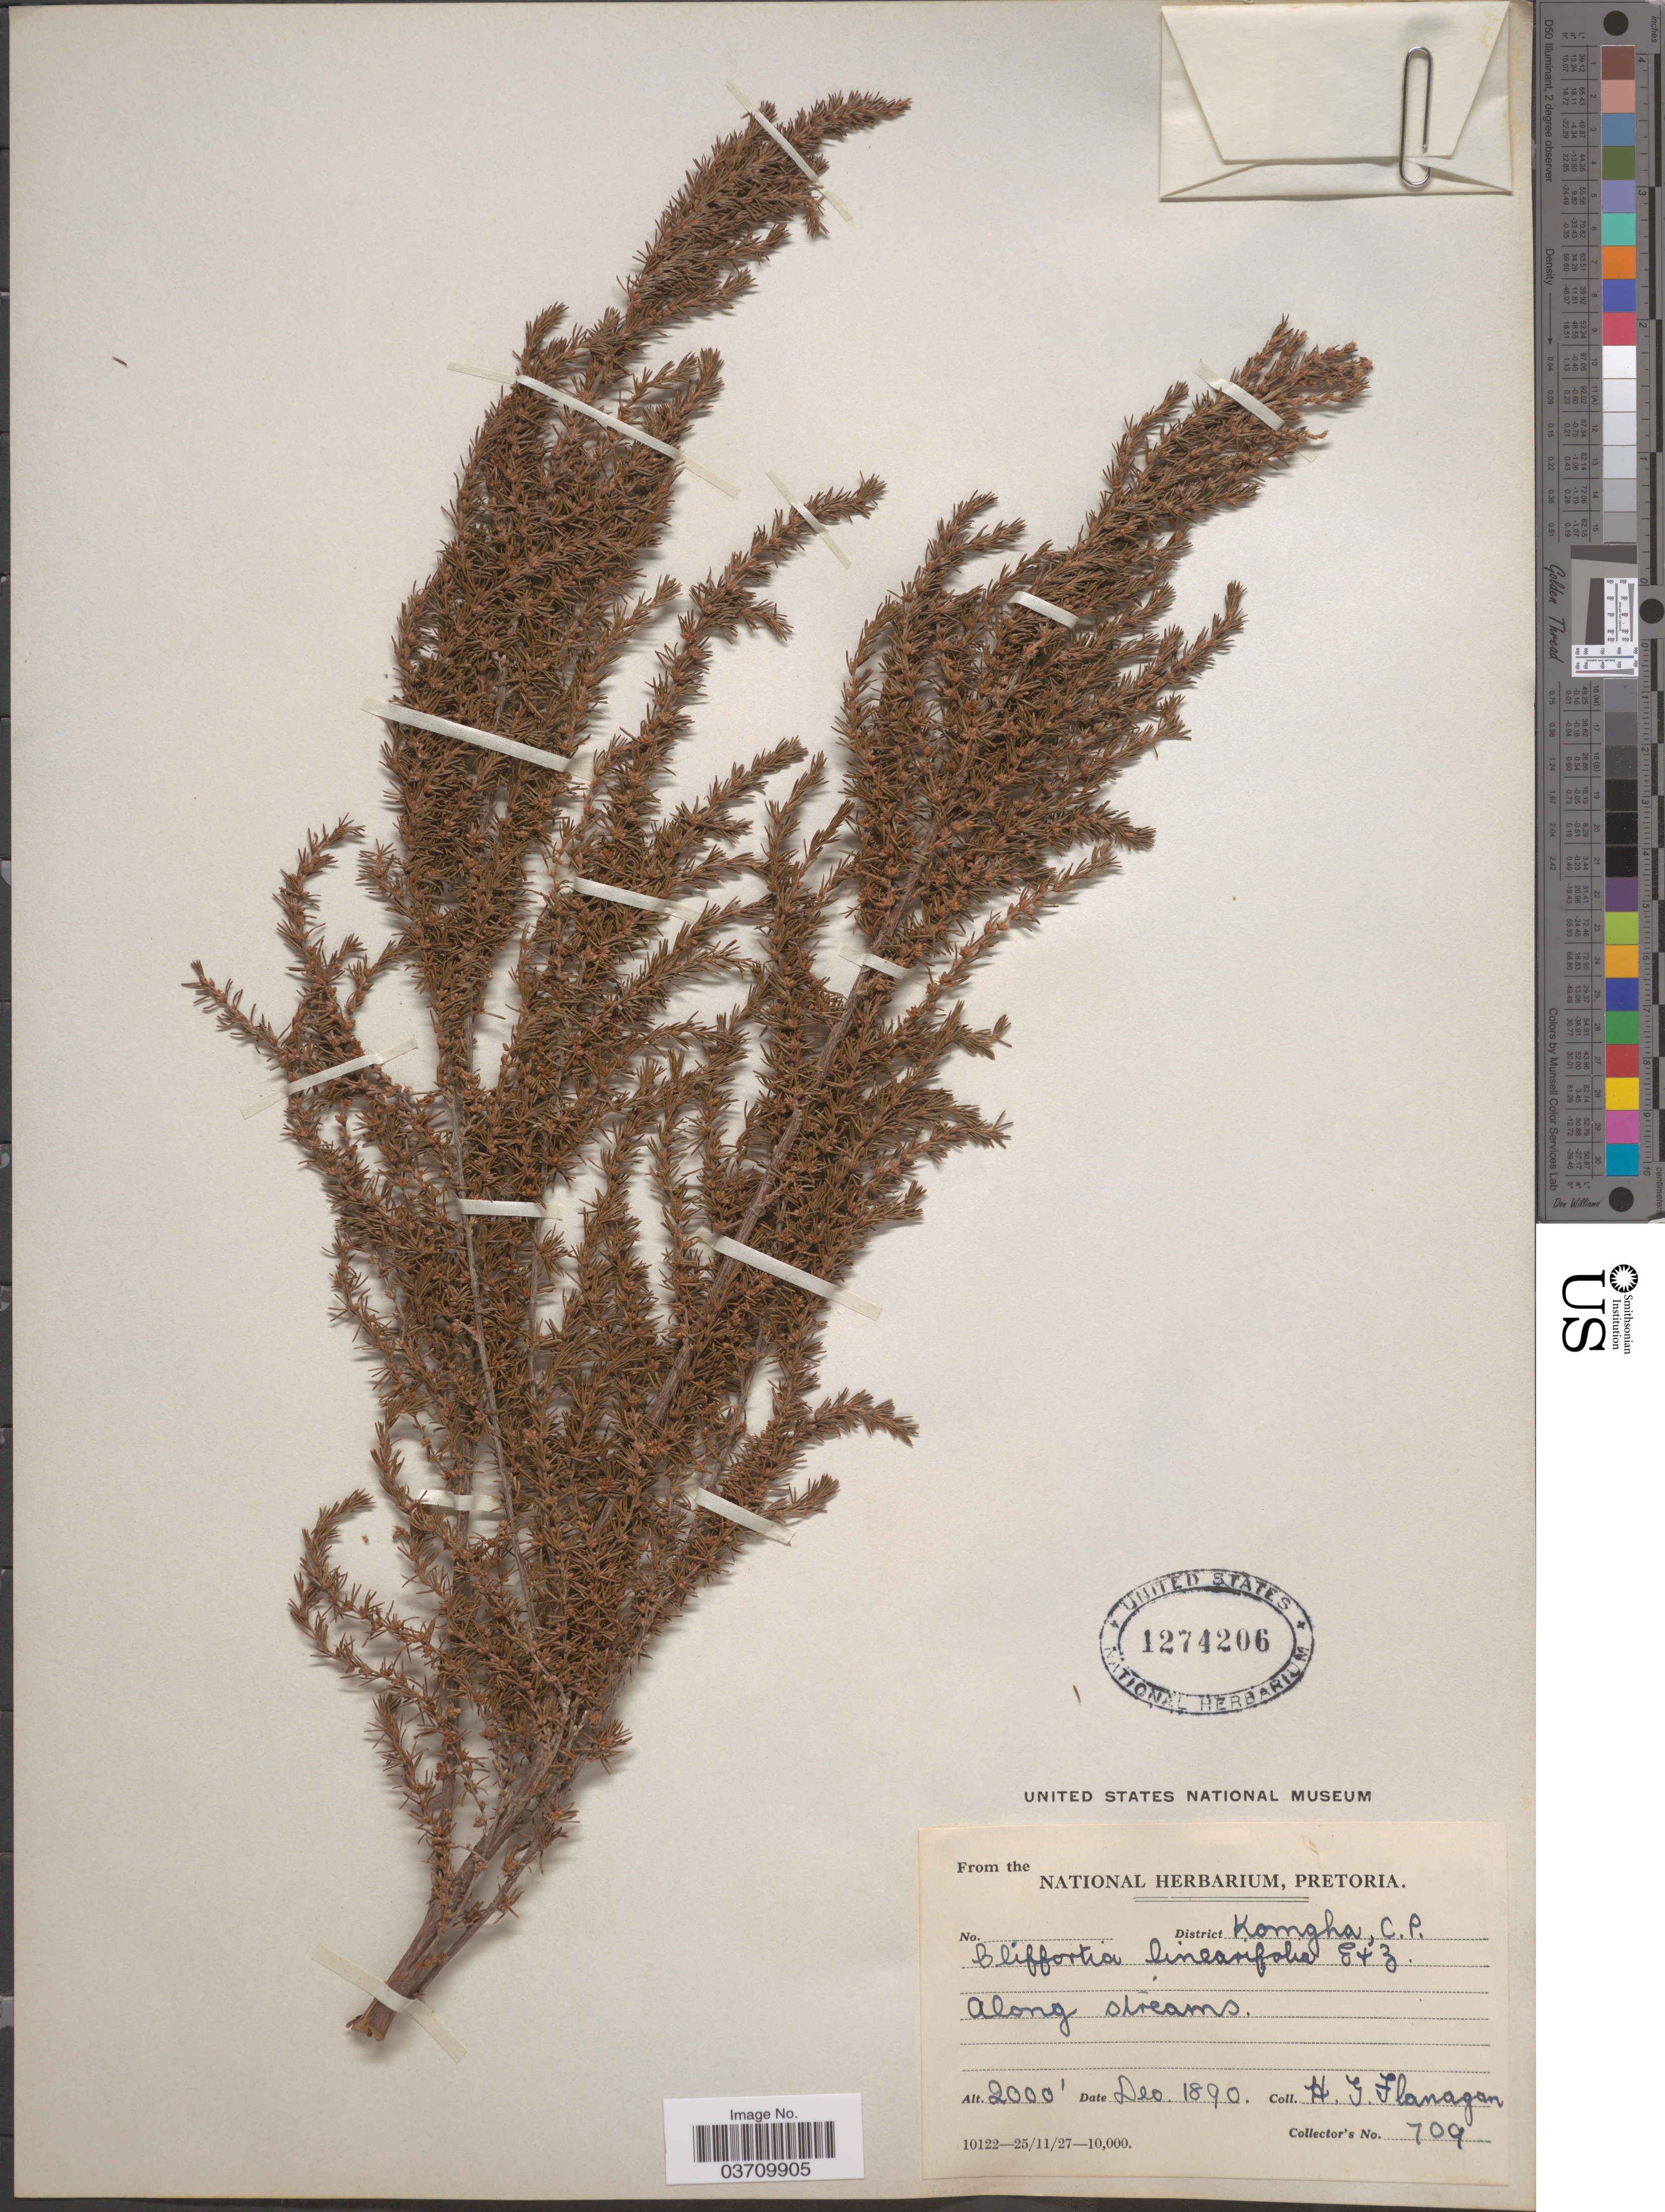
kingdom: Plantae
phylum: Tracheophyta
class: Magnoliopsida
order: Rosales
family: Rosaceae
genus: Cliffortia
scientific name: Cliffortia linearifolia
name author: Eckl. & Zeyh.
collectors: H. Flanagan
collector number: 709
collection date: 1890-12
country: South Africa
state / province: Eastern Cape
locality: District Komgha, C. P. Along streams.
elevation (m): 610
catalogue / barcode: US 1274206